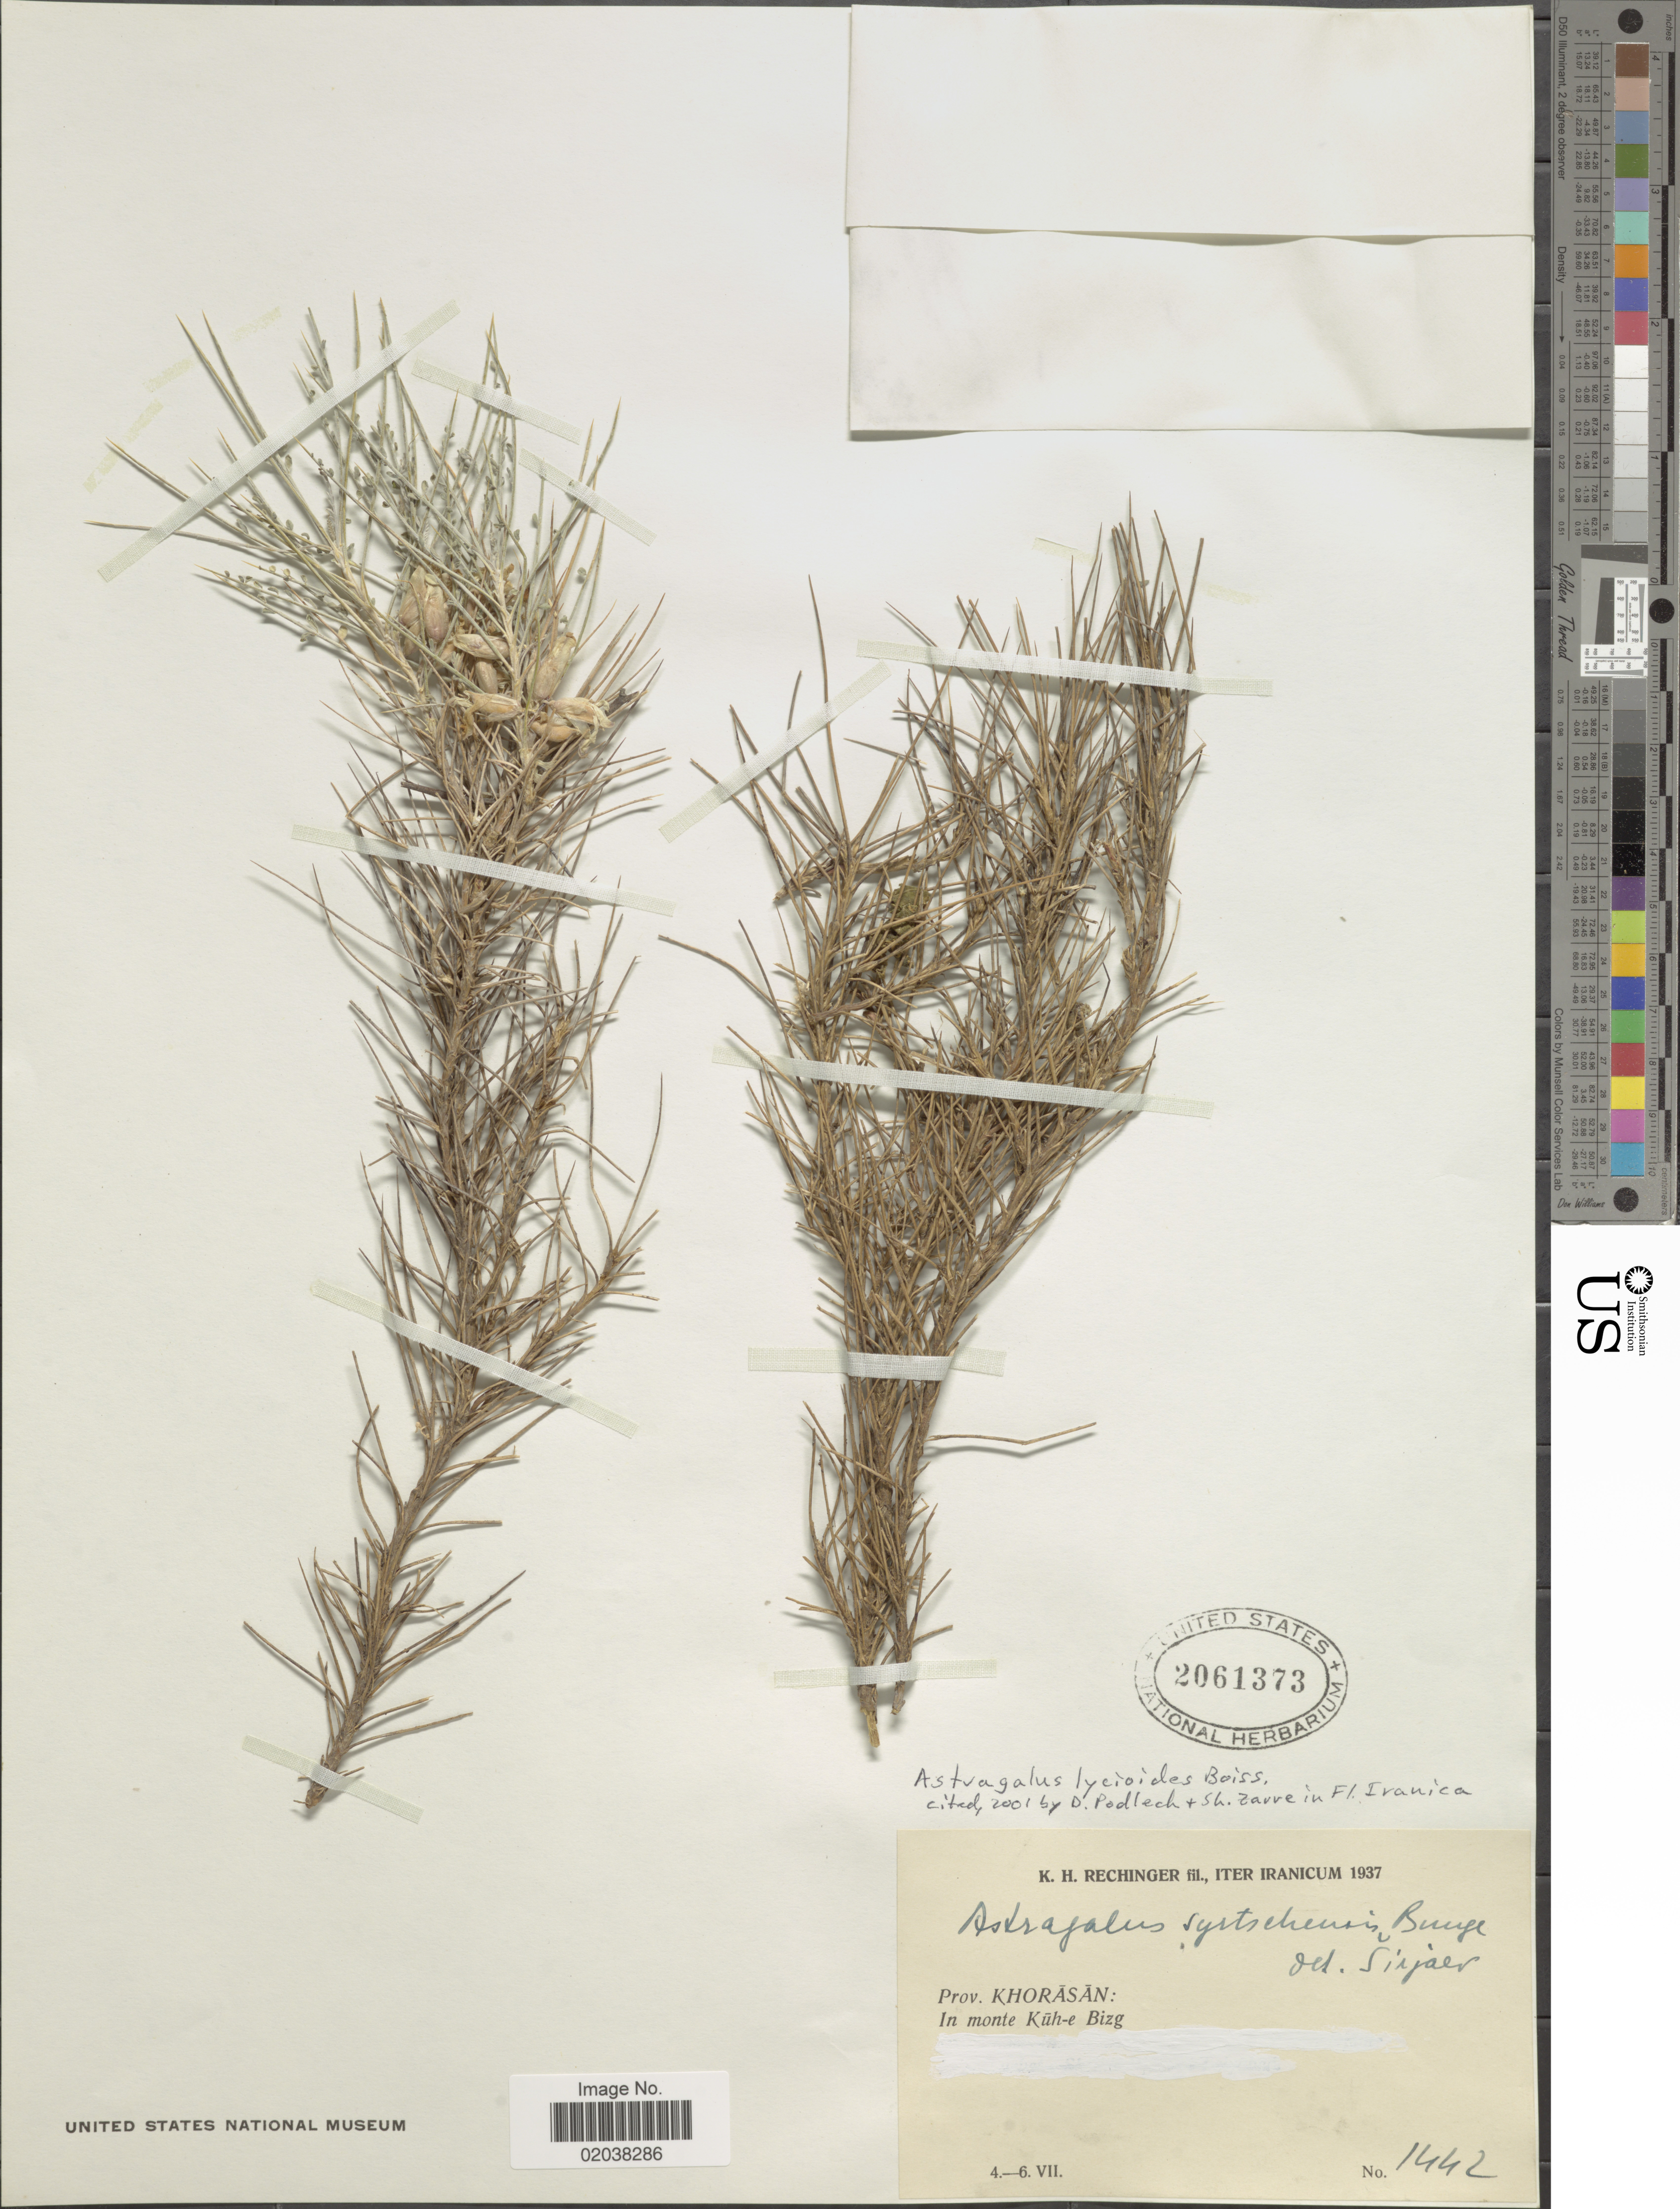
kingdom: Plantae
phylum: Tracheophyta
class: Magnoliopsida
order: Fabales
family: Fabaceae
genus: Astragalus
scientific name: Astragalus lycoides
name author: Boiss.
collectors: K. H. Rechinger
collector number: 1442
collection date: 1937-07-04/1937-07-06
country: Iran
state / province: Khorasan [obsolete]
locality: Prov. Khorasan, in monte Kuh-e Bizg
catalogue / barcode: US 2061373